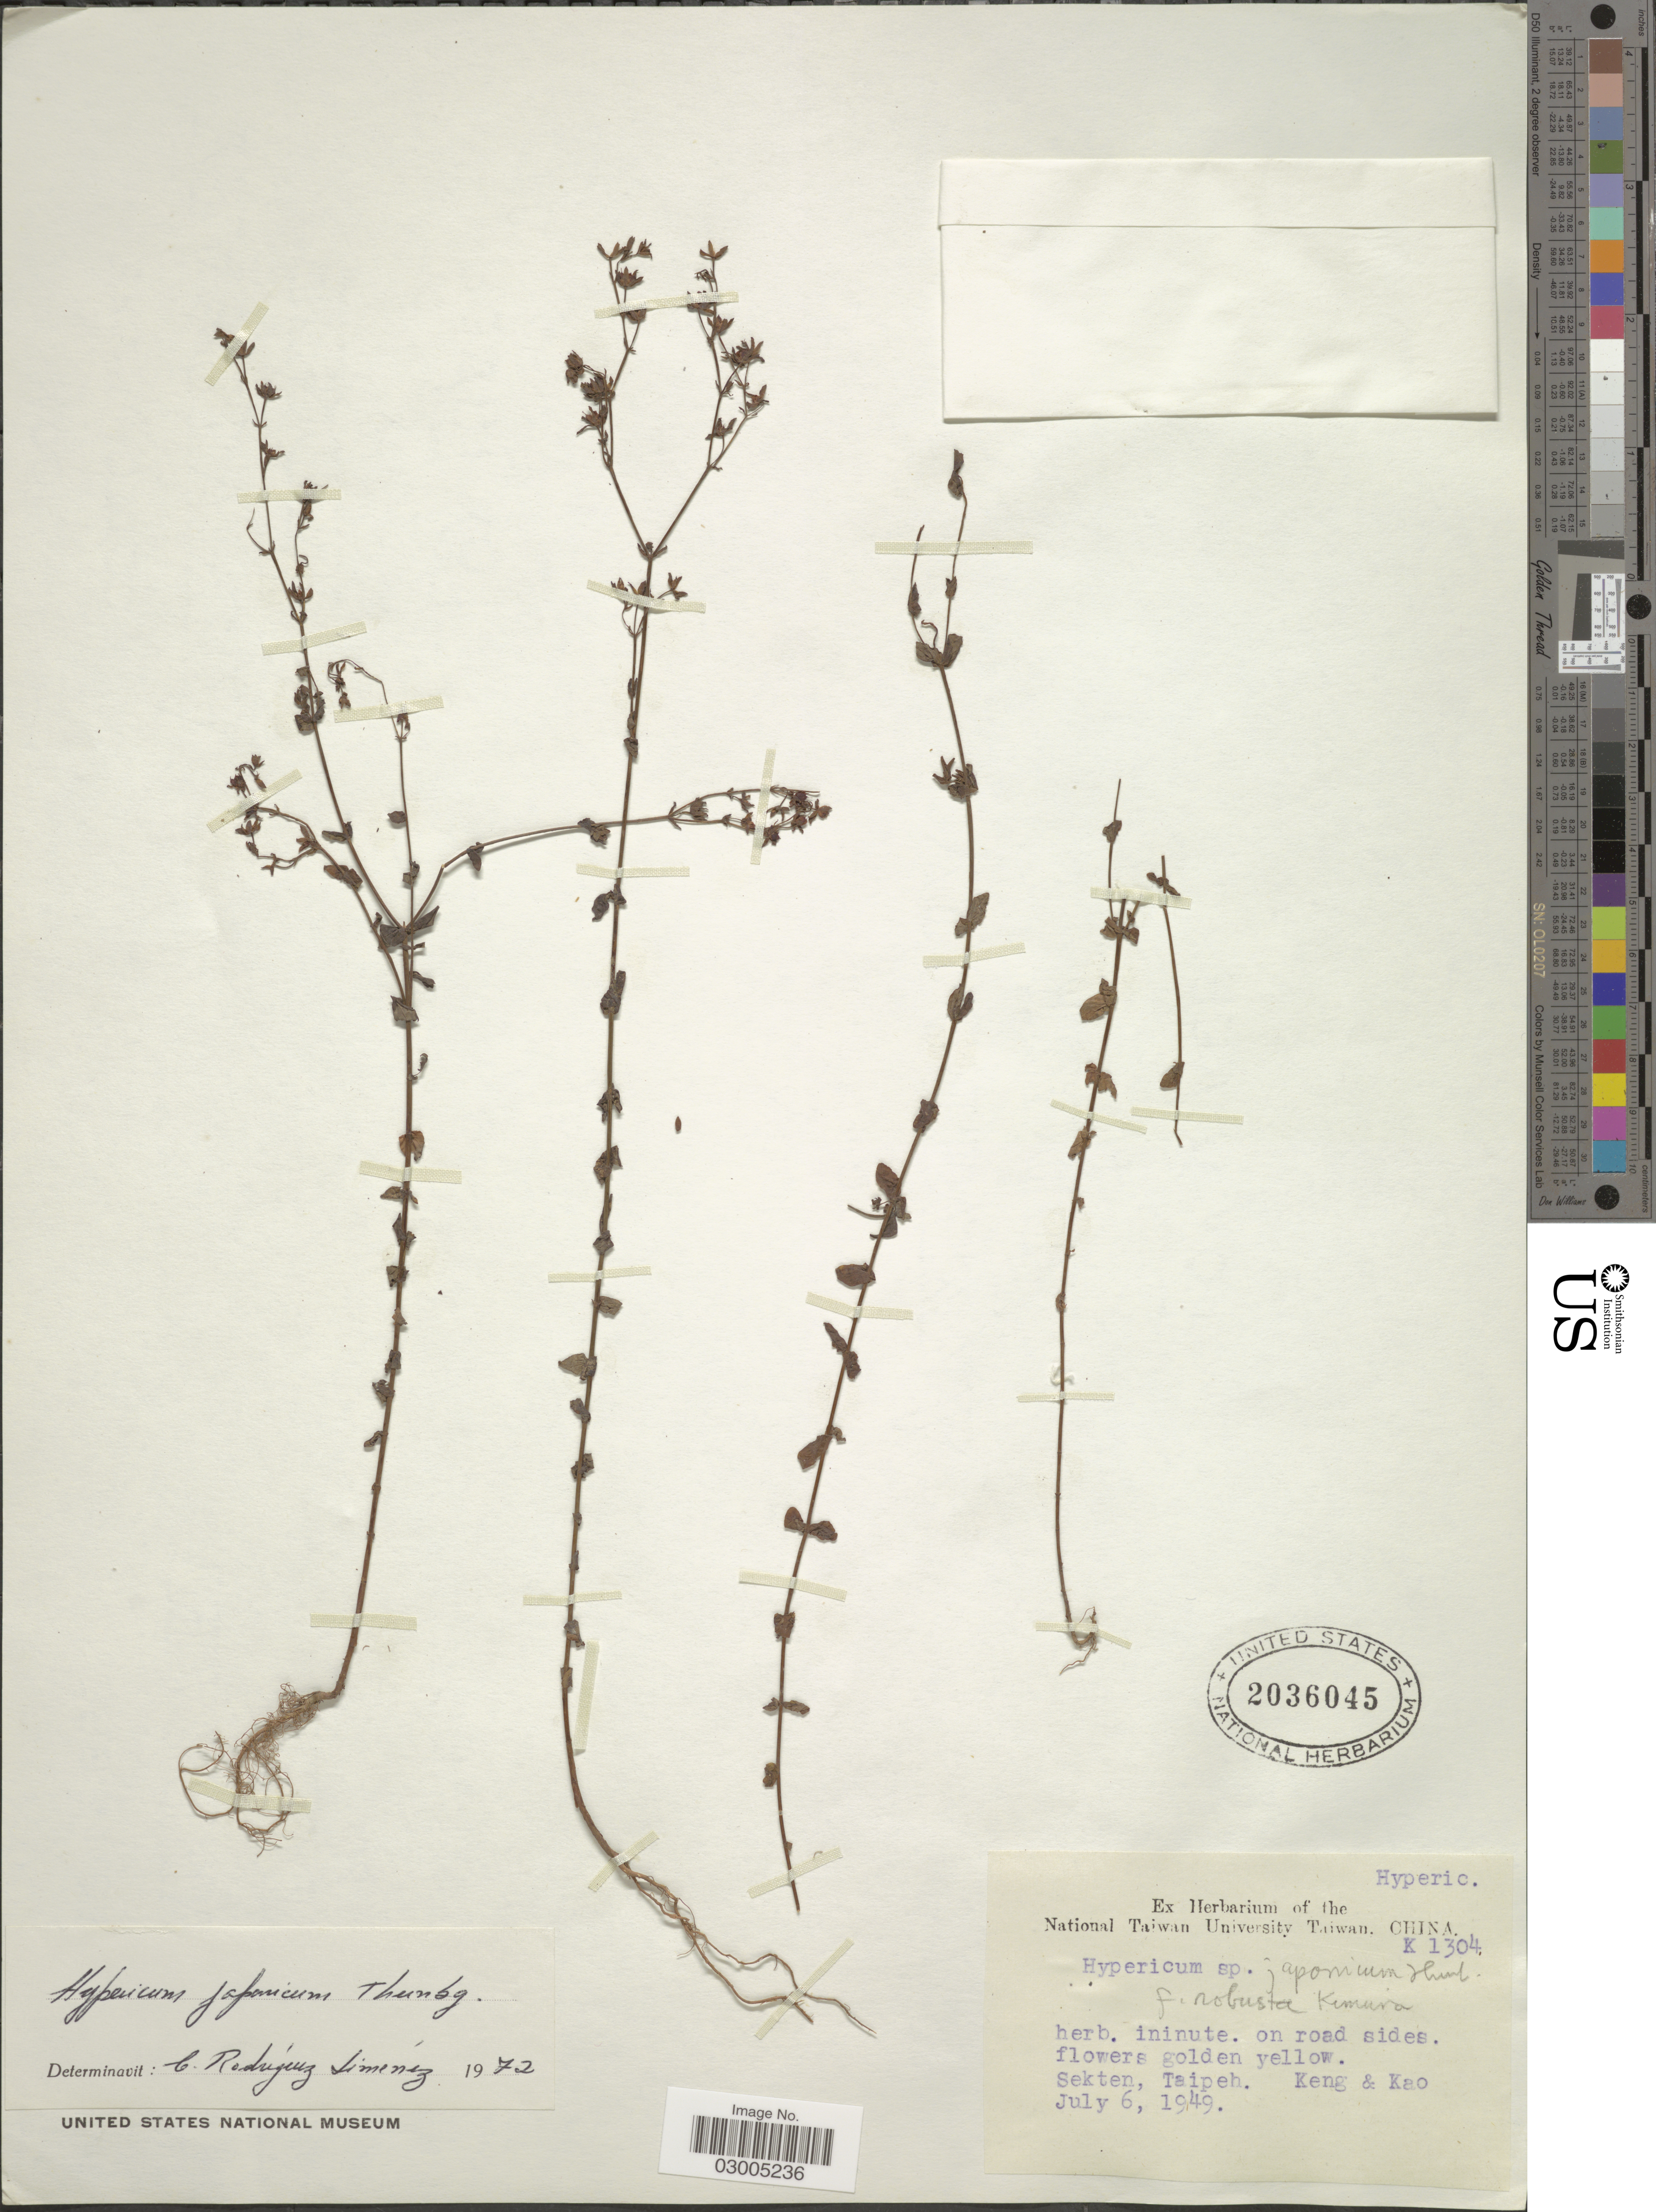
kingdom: Plantae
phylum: Tracheophyta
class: Magnoliopsida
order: Malpighiales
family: Hypericaceae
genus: Hypericum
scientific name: Hypericum japonicum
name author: Thunb.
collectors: -- Keng & -. Kao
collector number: K 1304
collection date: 1949-07-06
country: Taiwan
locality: Sekten, Taipeh.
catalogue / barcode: US 2036045